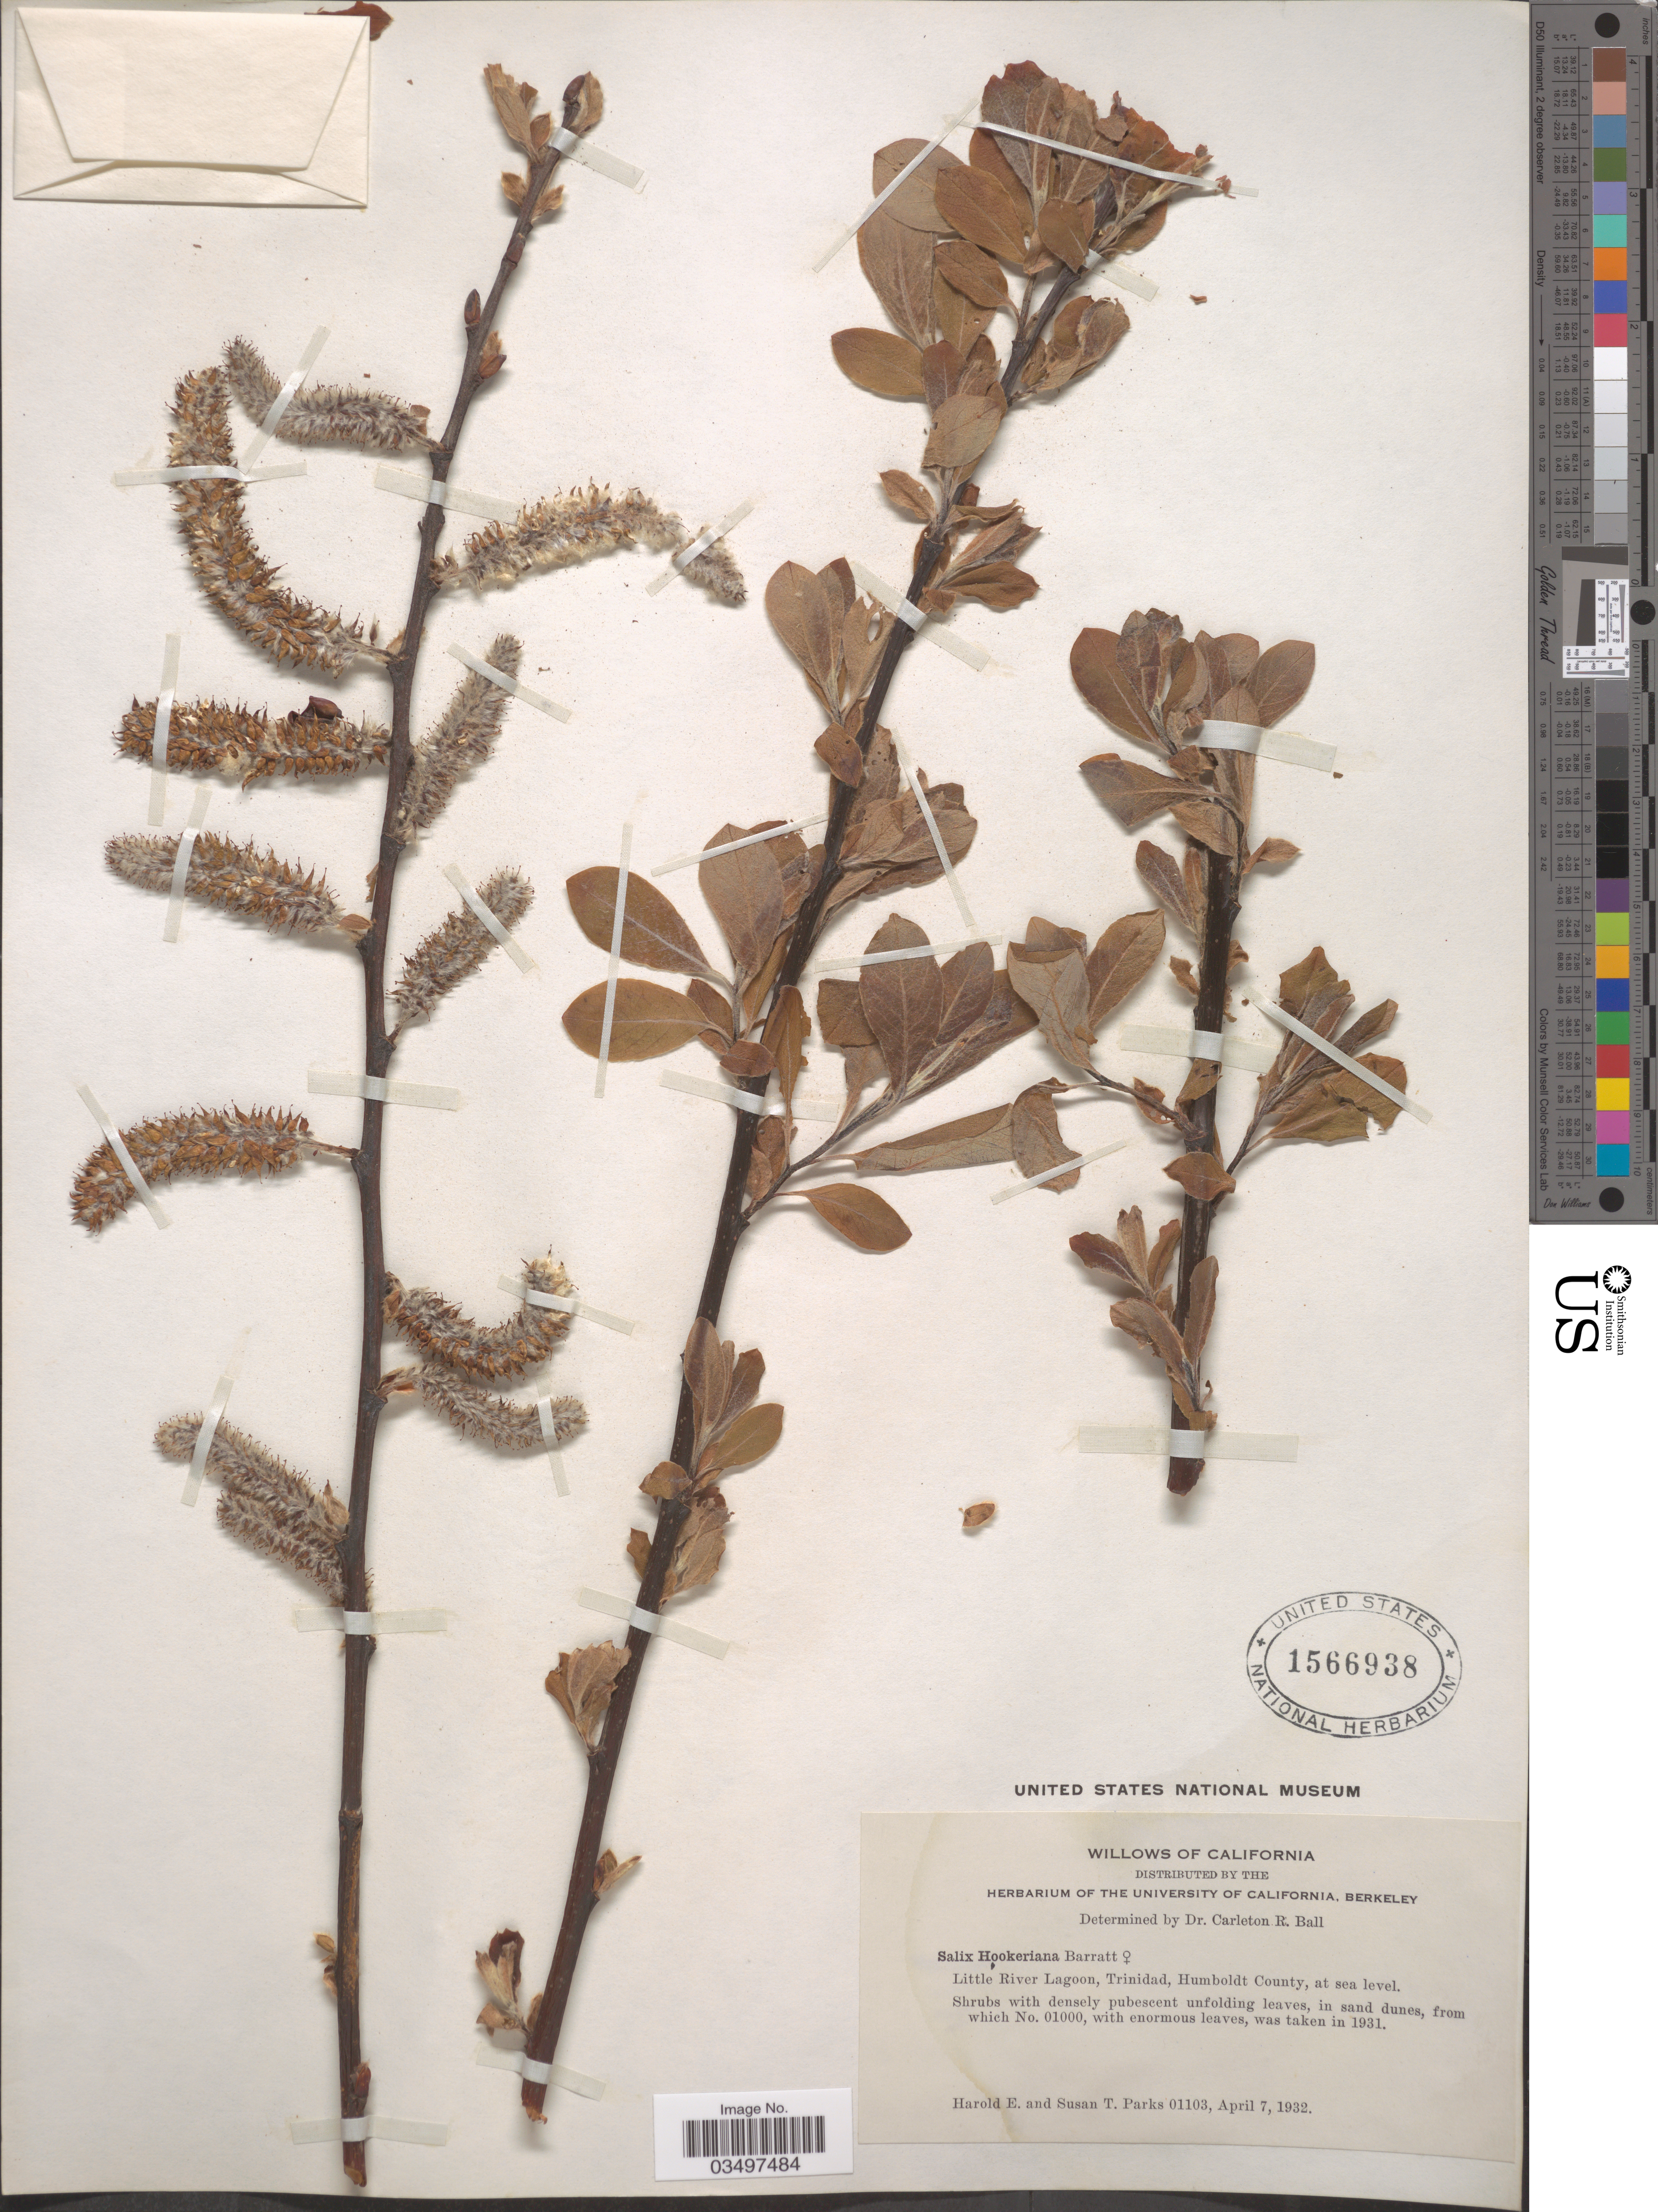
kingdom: Plantae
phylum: Tracheophyta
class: Magnoliopsida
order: Malpighiales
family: Salicaceae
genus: Salix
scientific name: Salix hookeriana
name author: Barratt ex Hook.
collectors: H. E. Parks & S. Parks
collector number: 01103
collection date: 1932-04-07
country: United States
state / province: California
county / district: Humboldt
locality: Little River Lagoon, Trinidad, Humboldt County.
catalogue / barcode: US 1566938